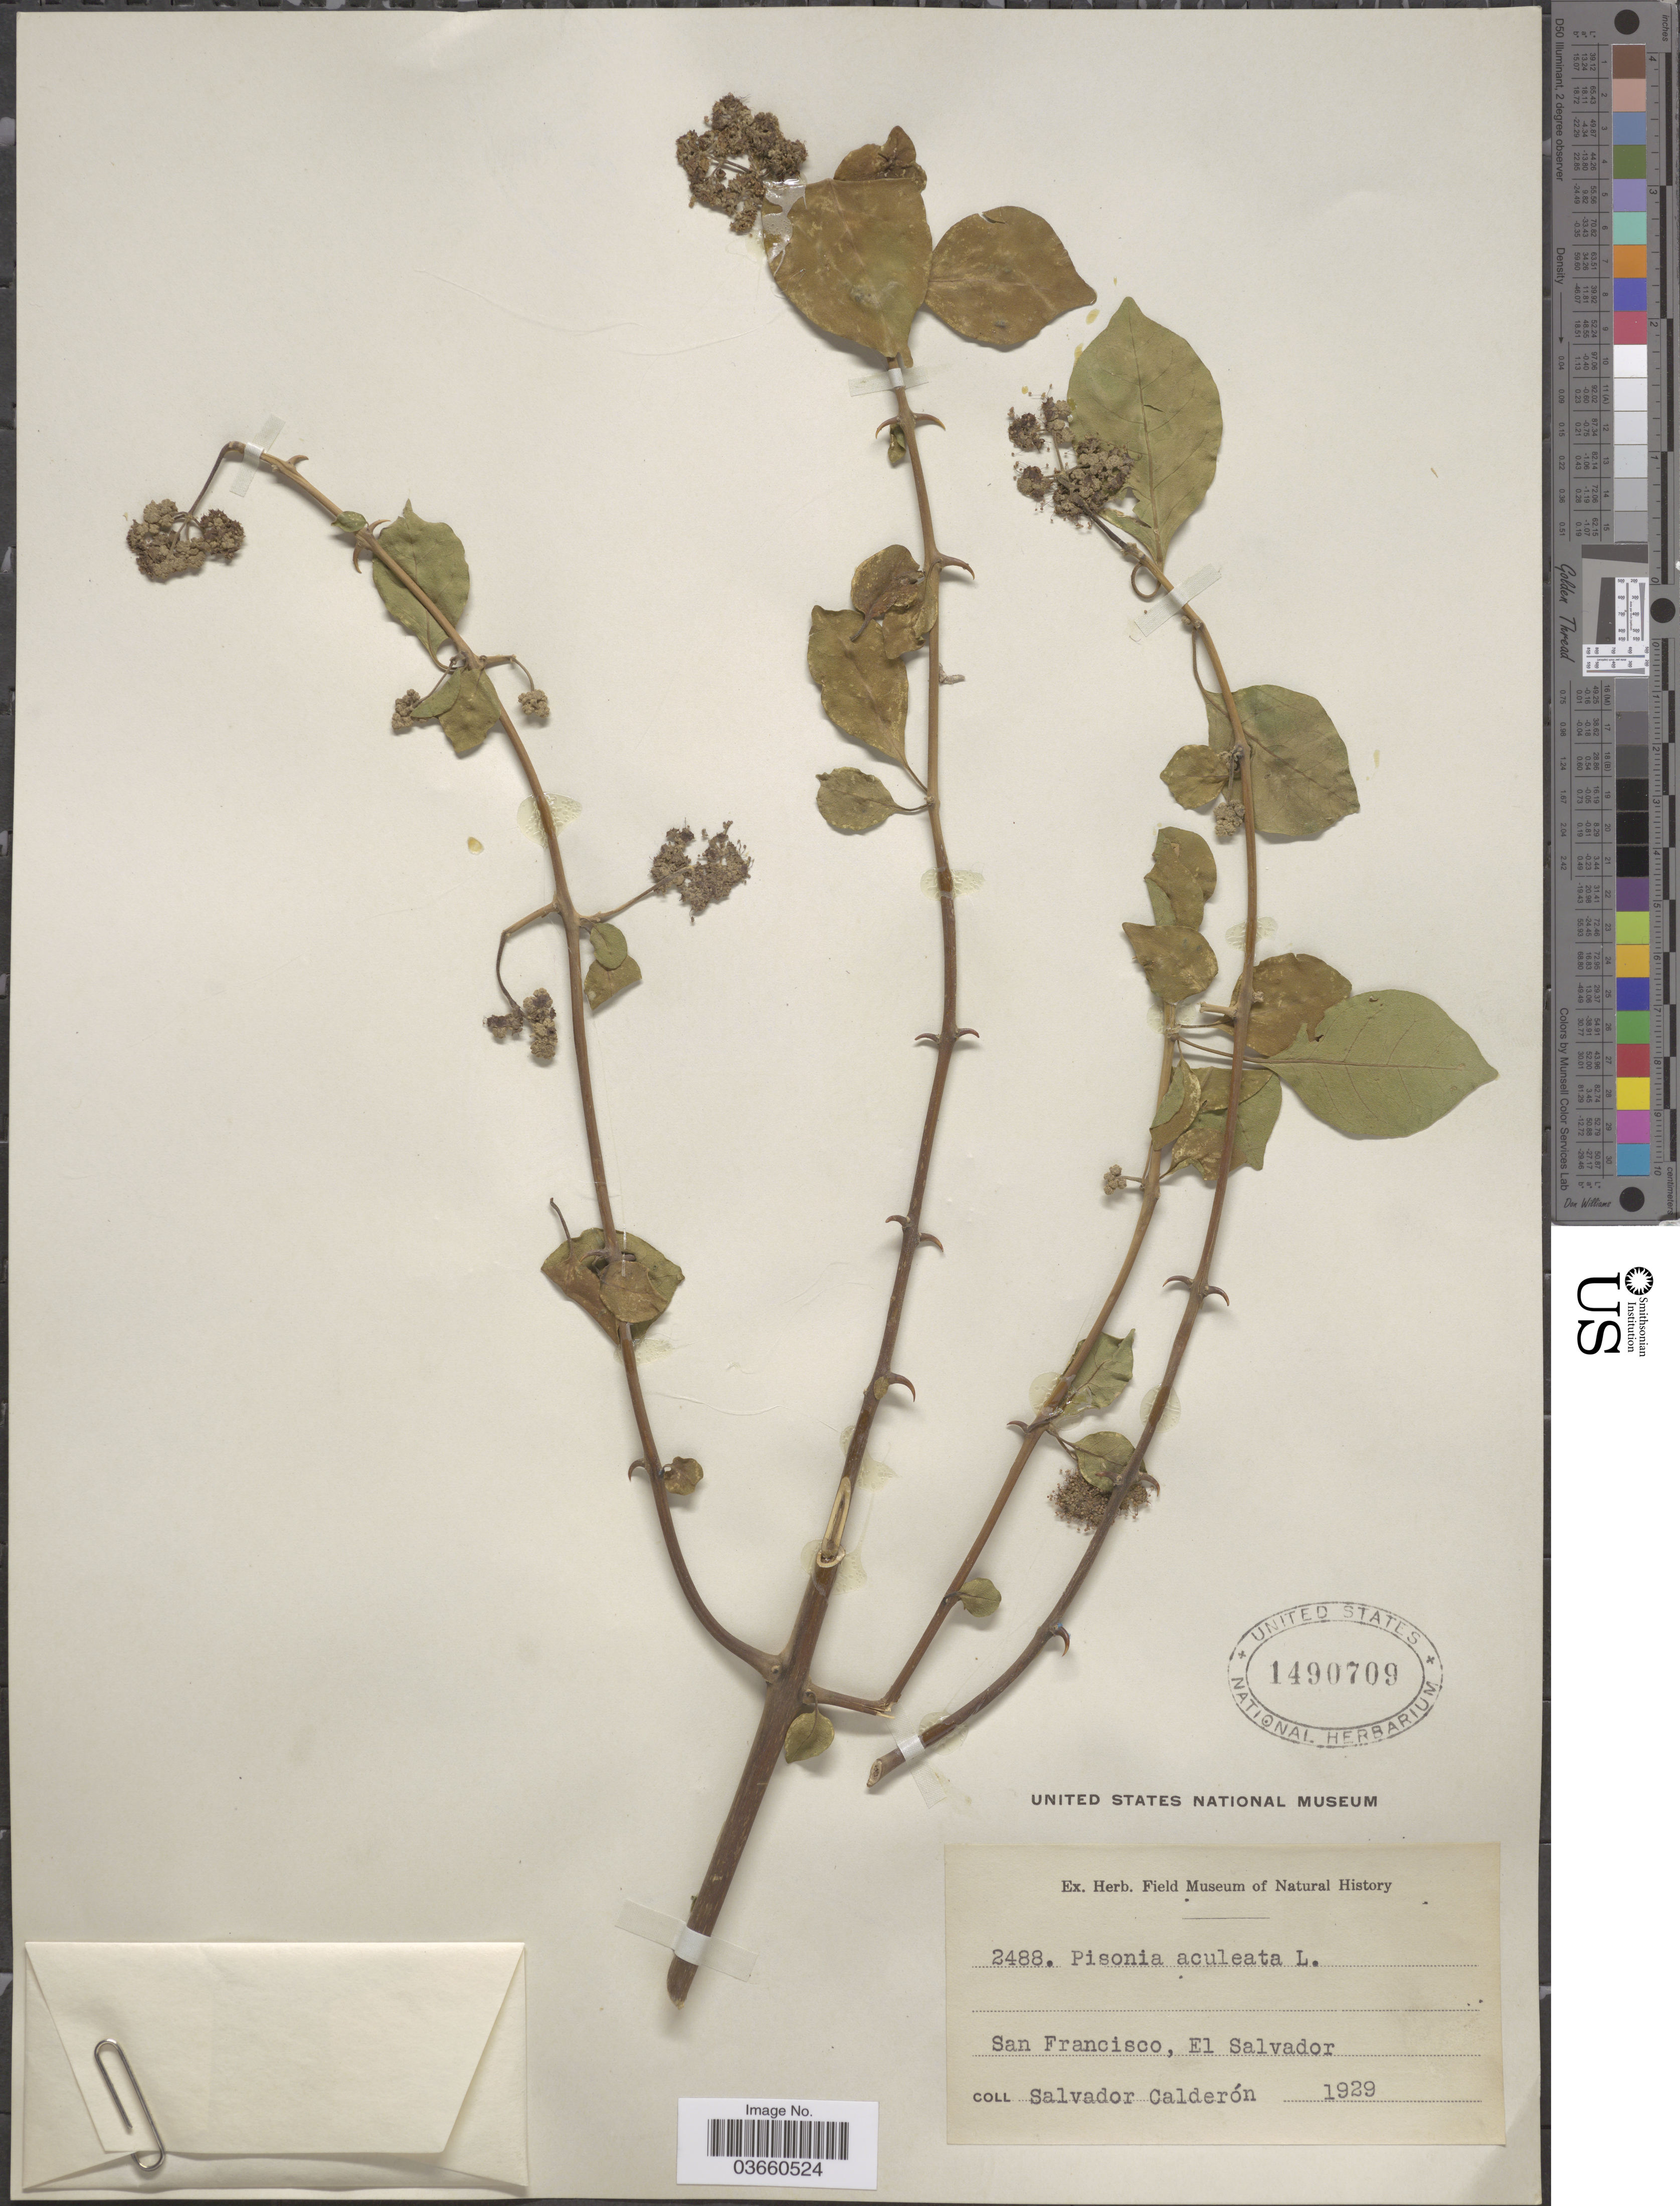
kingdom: Plantae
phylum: Tracheophyta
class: Magnoliopsida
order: Caryophyllales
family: Nyctaginaceae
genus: Pisonia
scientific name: Pisonia aculeata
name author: L.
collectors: S. Calderón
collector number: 2488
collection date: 1929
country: El Salvador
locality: San Francisco.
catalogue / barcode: US 1490709